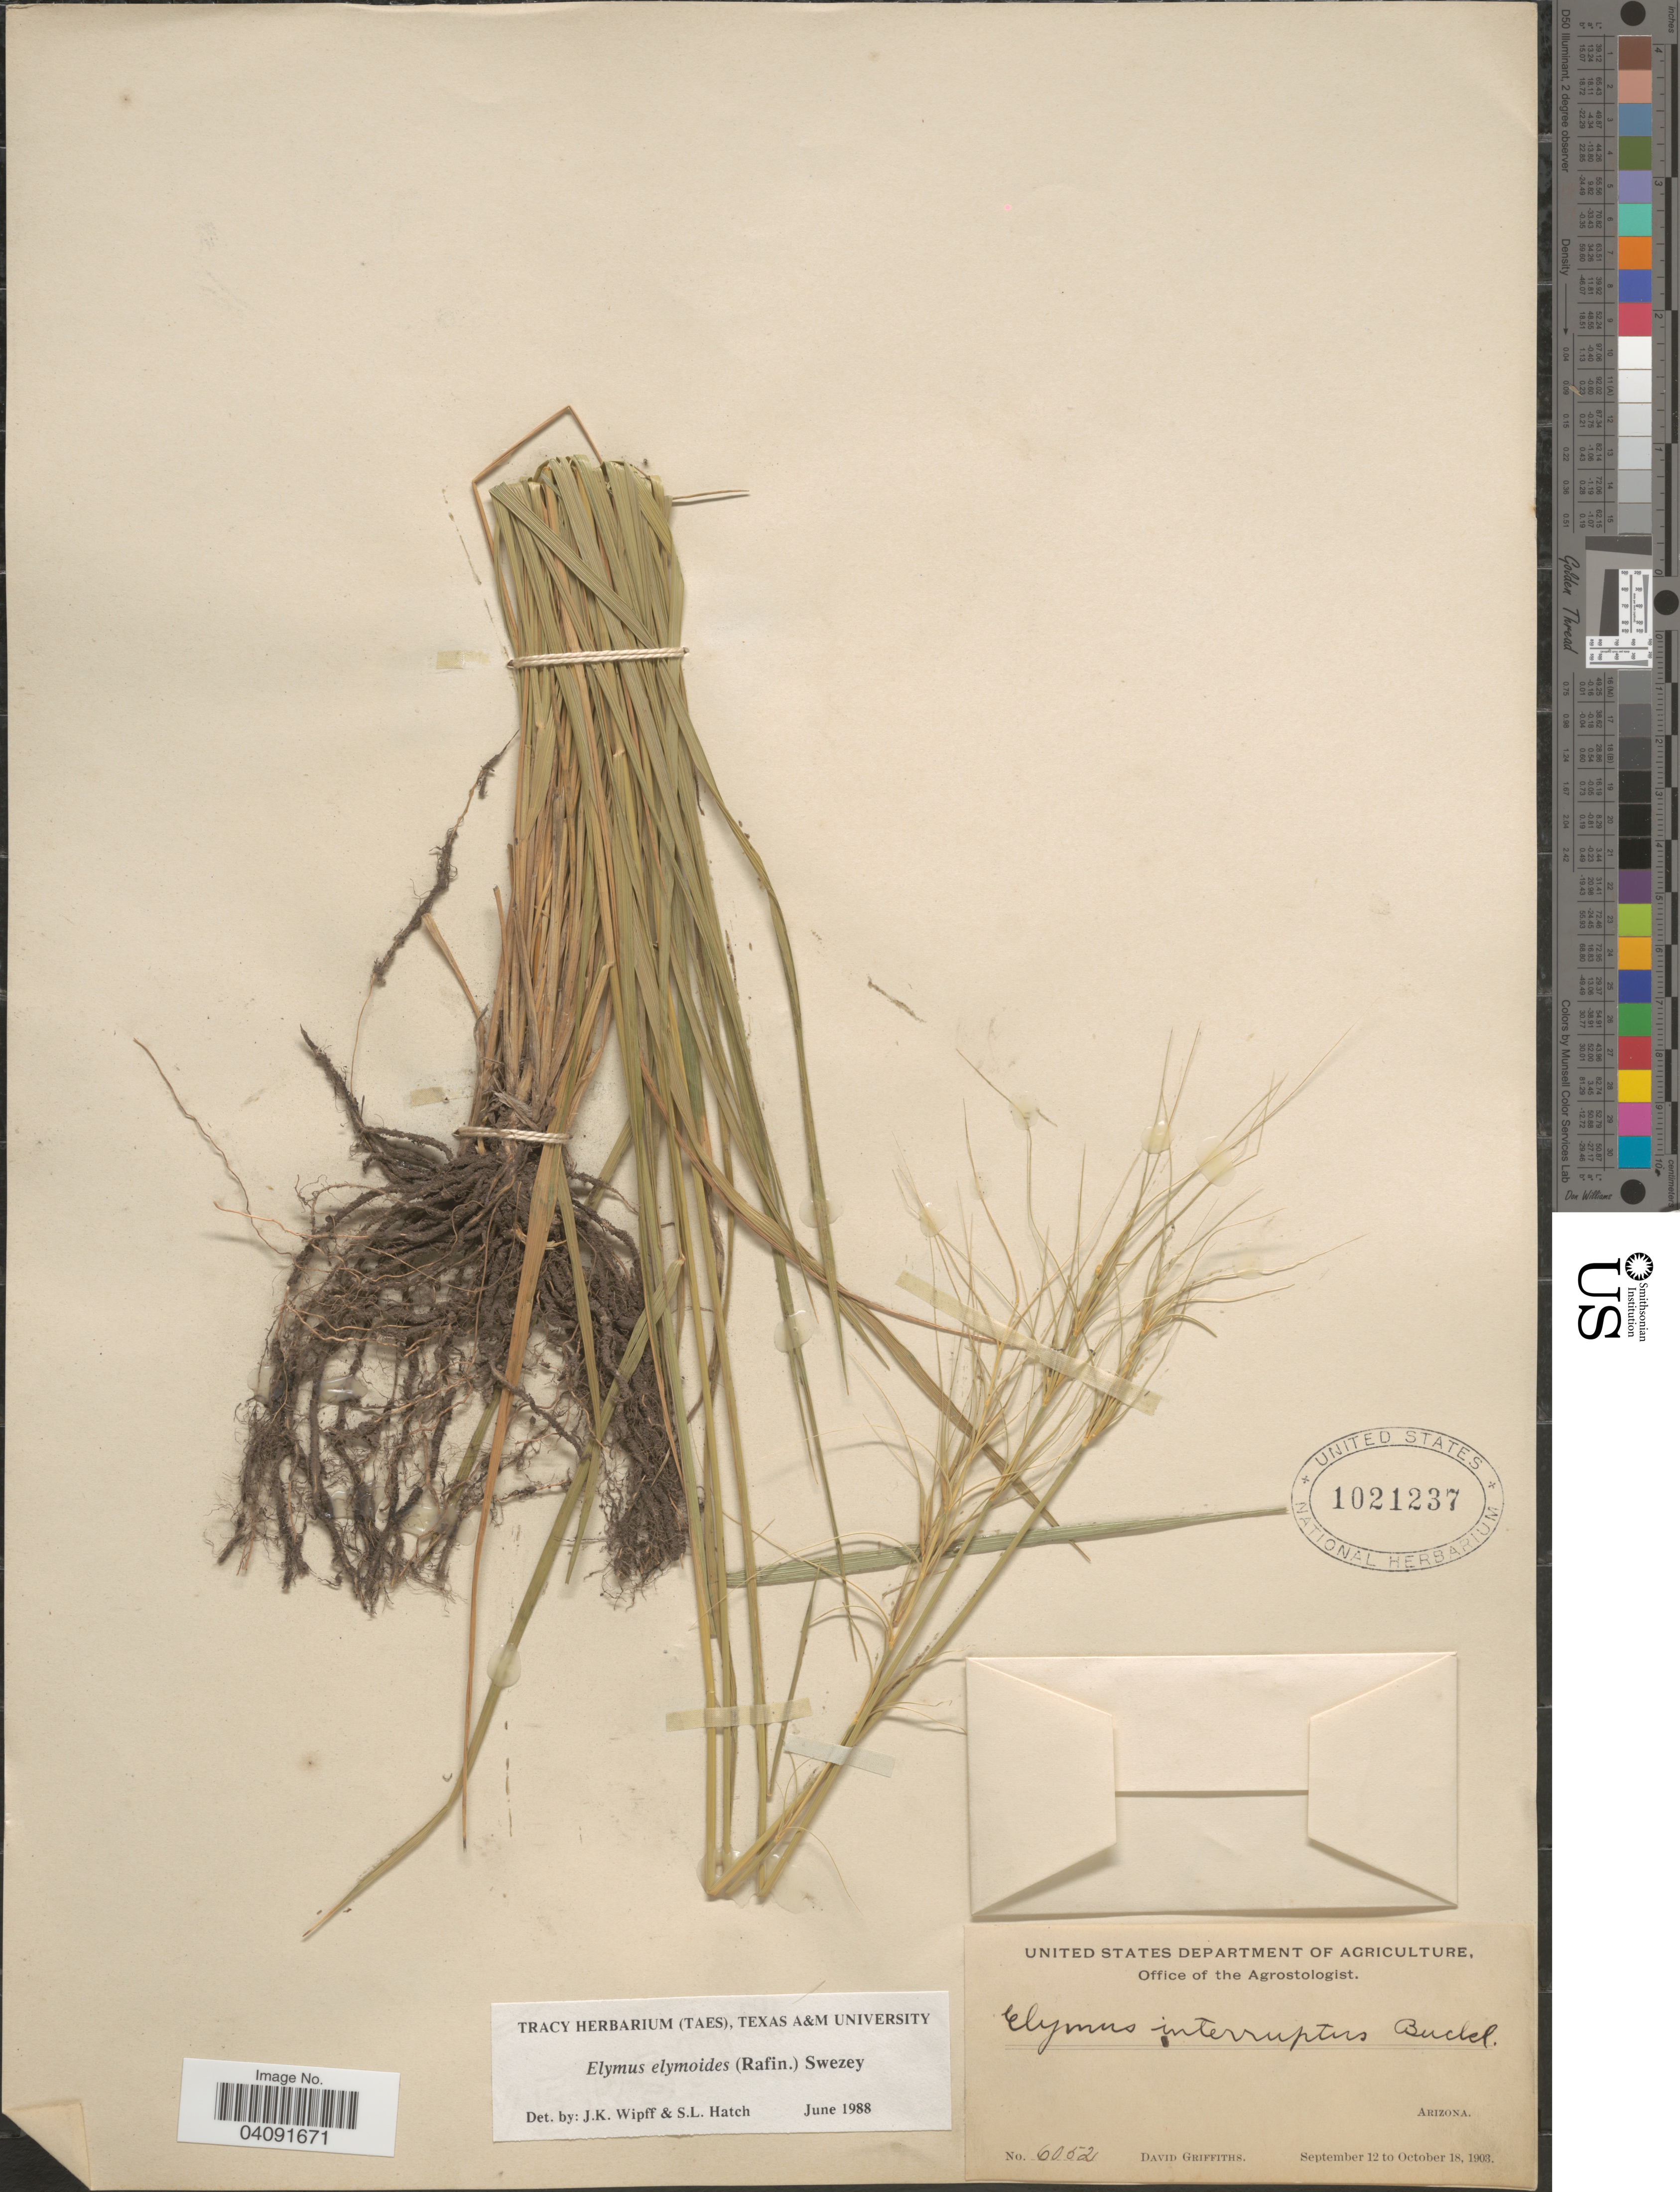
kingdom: Plantae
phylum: Tracheophyta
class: Liliopsida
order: Poales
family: Poaceae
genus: Elymus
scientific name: Elymus elymoides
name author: (Raf.) Swezey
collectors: D. Griffiths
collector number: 6052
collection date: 1903-09-12/1903-10-18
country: United States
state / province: Arizona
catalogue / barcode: US 1021237